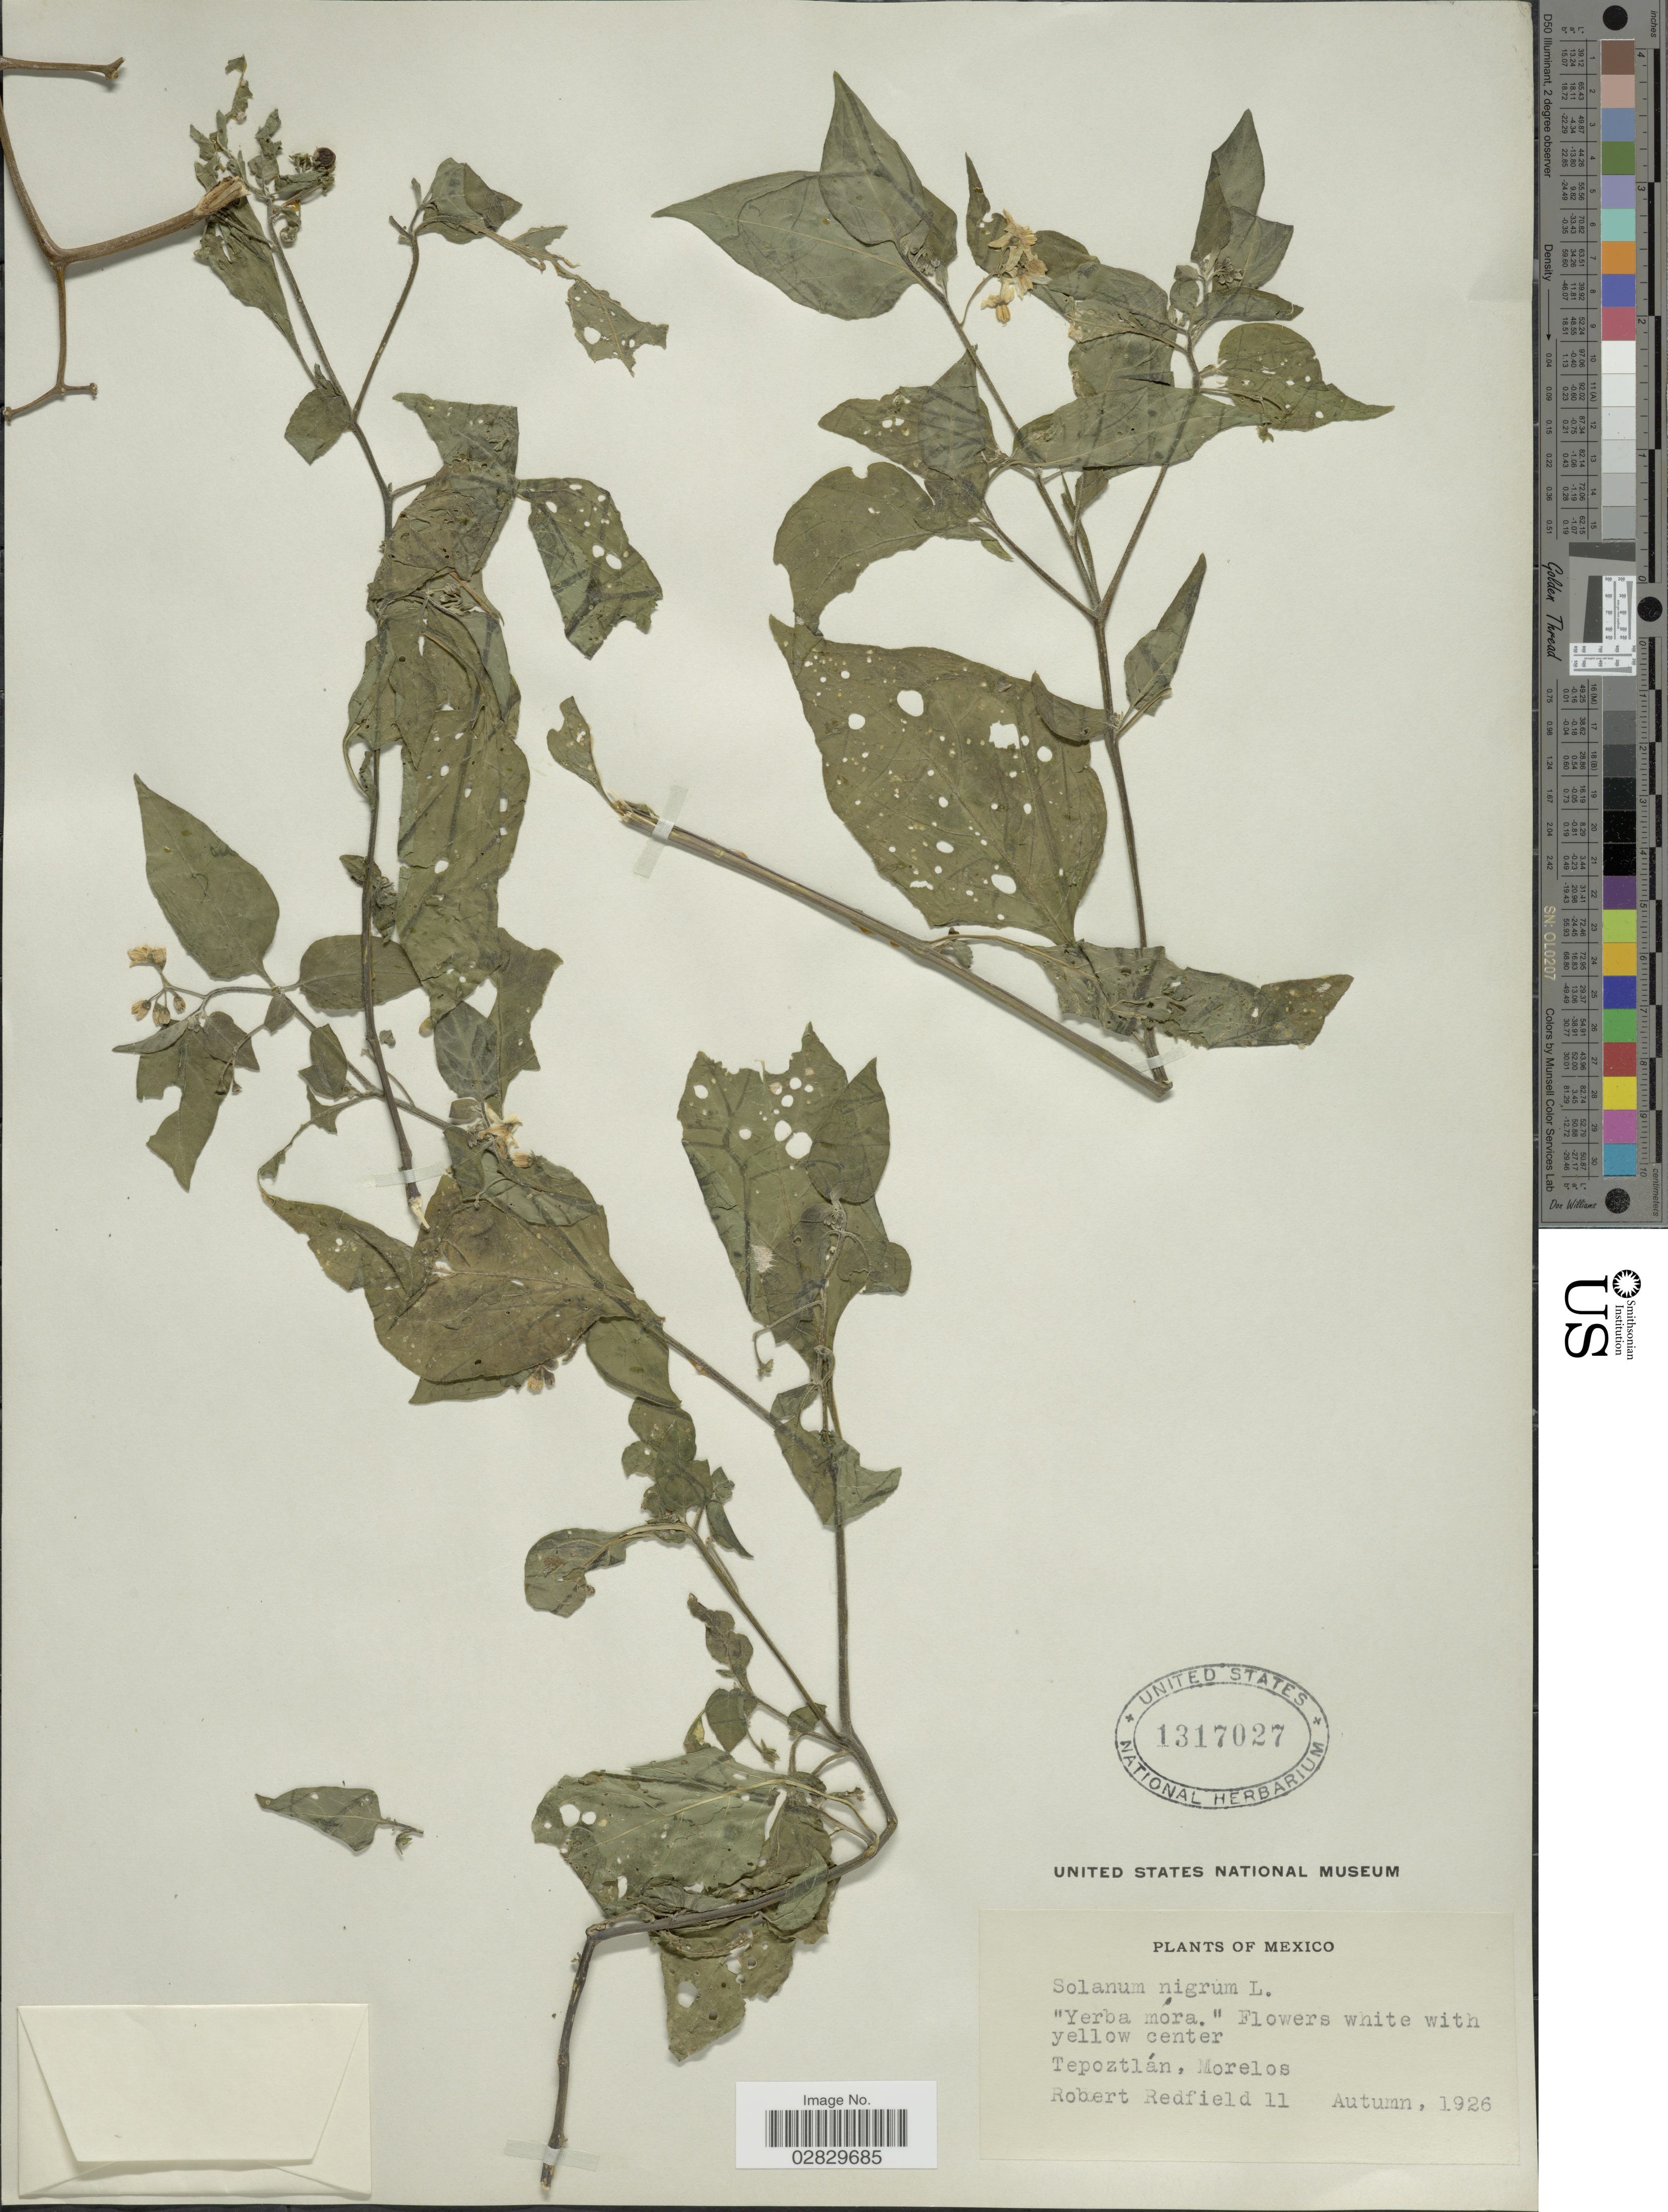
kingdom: Plantae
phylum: Tracheophyta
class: Magnoliopsida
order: Solanales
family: Solanaceae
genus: Solanum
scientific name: Solanum nigrescens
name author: M. Martens & Galeotti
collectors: R. Redfield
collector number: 11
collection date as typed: Autumn, 1926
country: Mexico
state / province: Morelos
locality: Tepoztlán.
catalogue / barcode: US 1317027